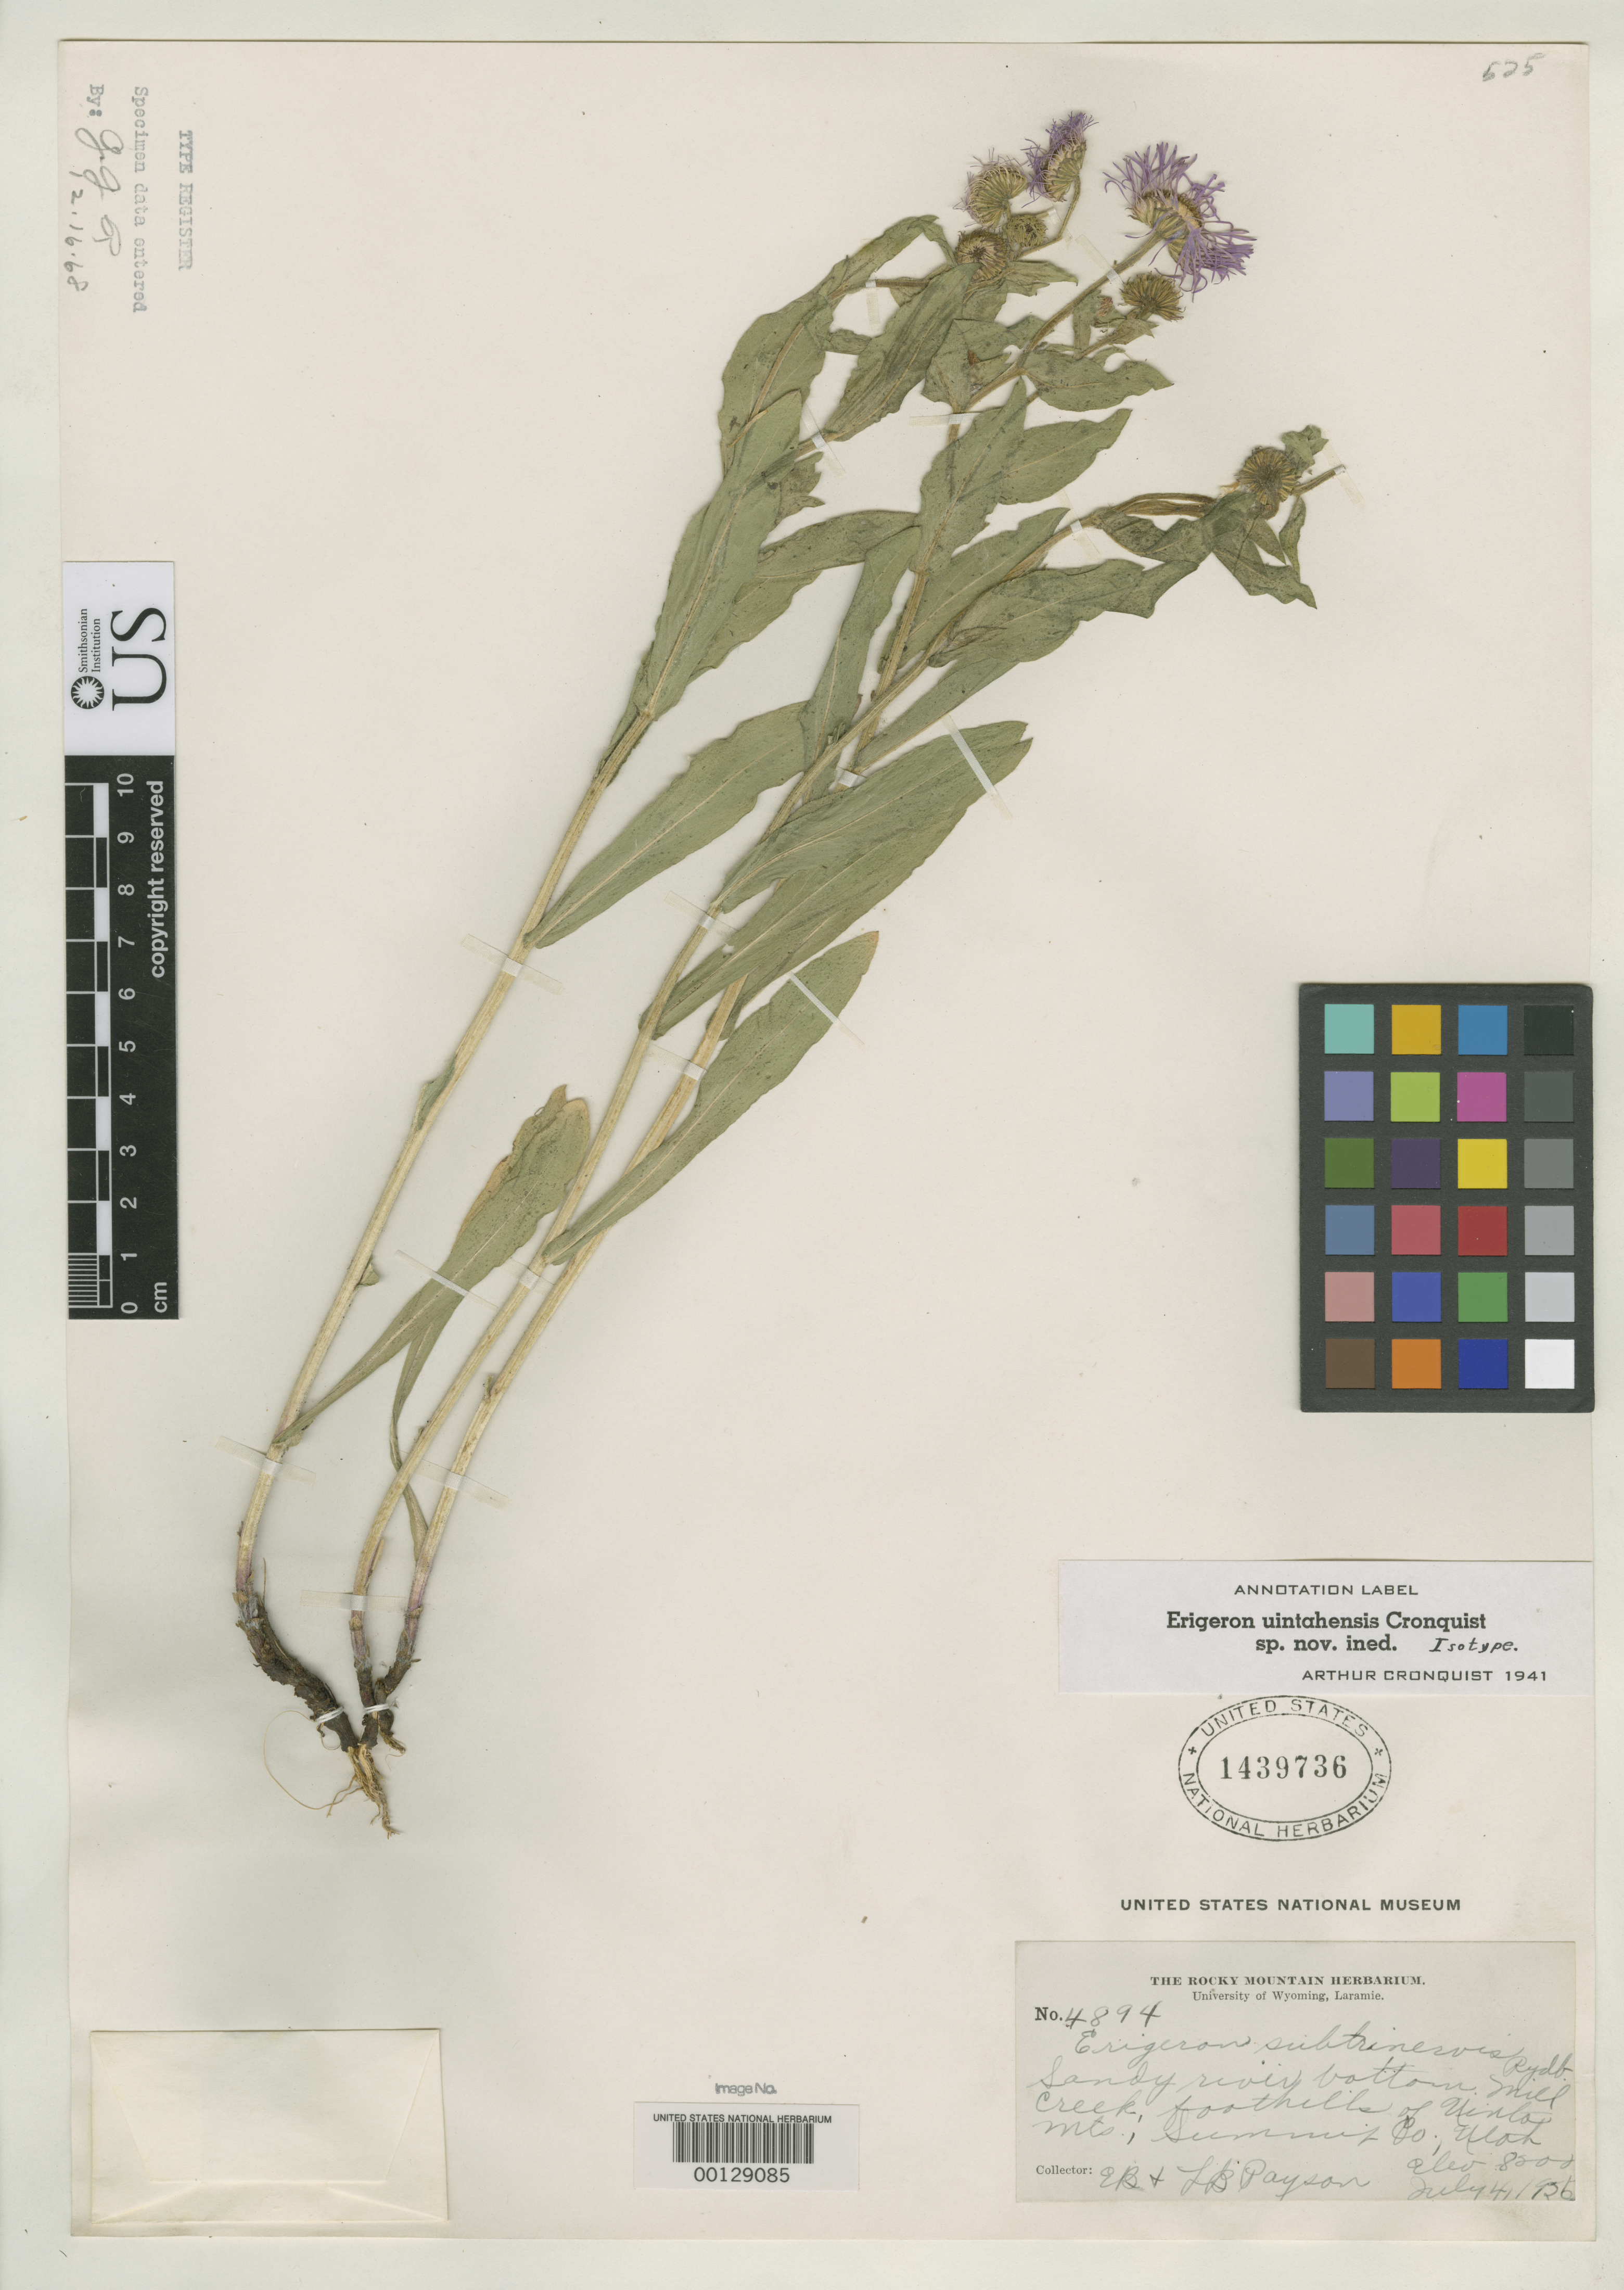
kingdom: Plantae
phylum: Tracheophyta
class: Magnoliopsida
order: Asterales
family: Asteraceae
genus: Erigeron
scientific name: Erigeron uintahensis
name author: Cronq.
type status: Isotype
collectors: E. B. Payson & L. Payson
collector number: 4894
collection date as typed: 04 Jul 1926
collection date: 1926-07-04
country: United States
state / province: Utah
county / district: Summit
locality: Mill Creek.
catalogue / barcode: US 1439736